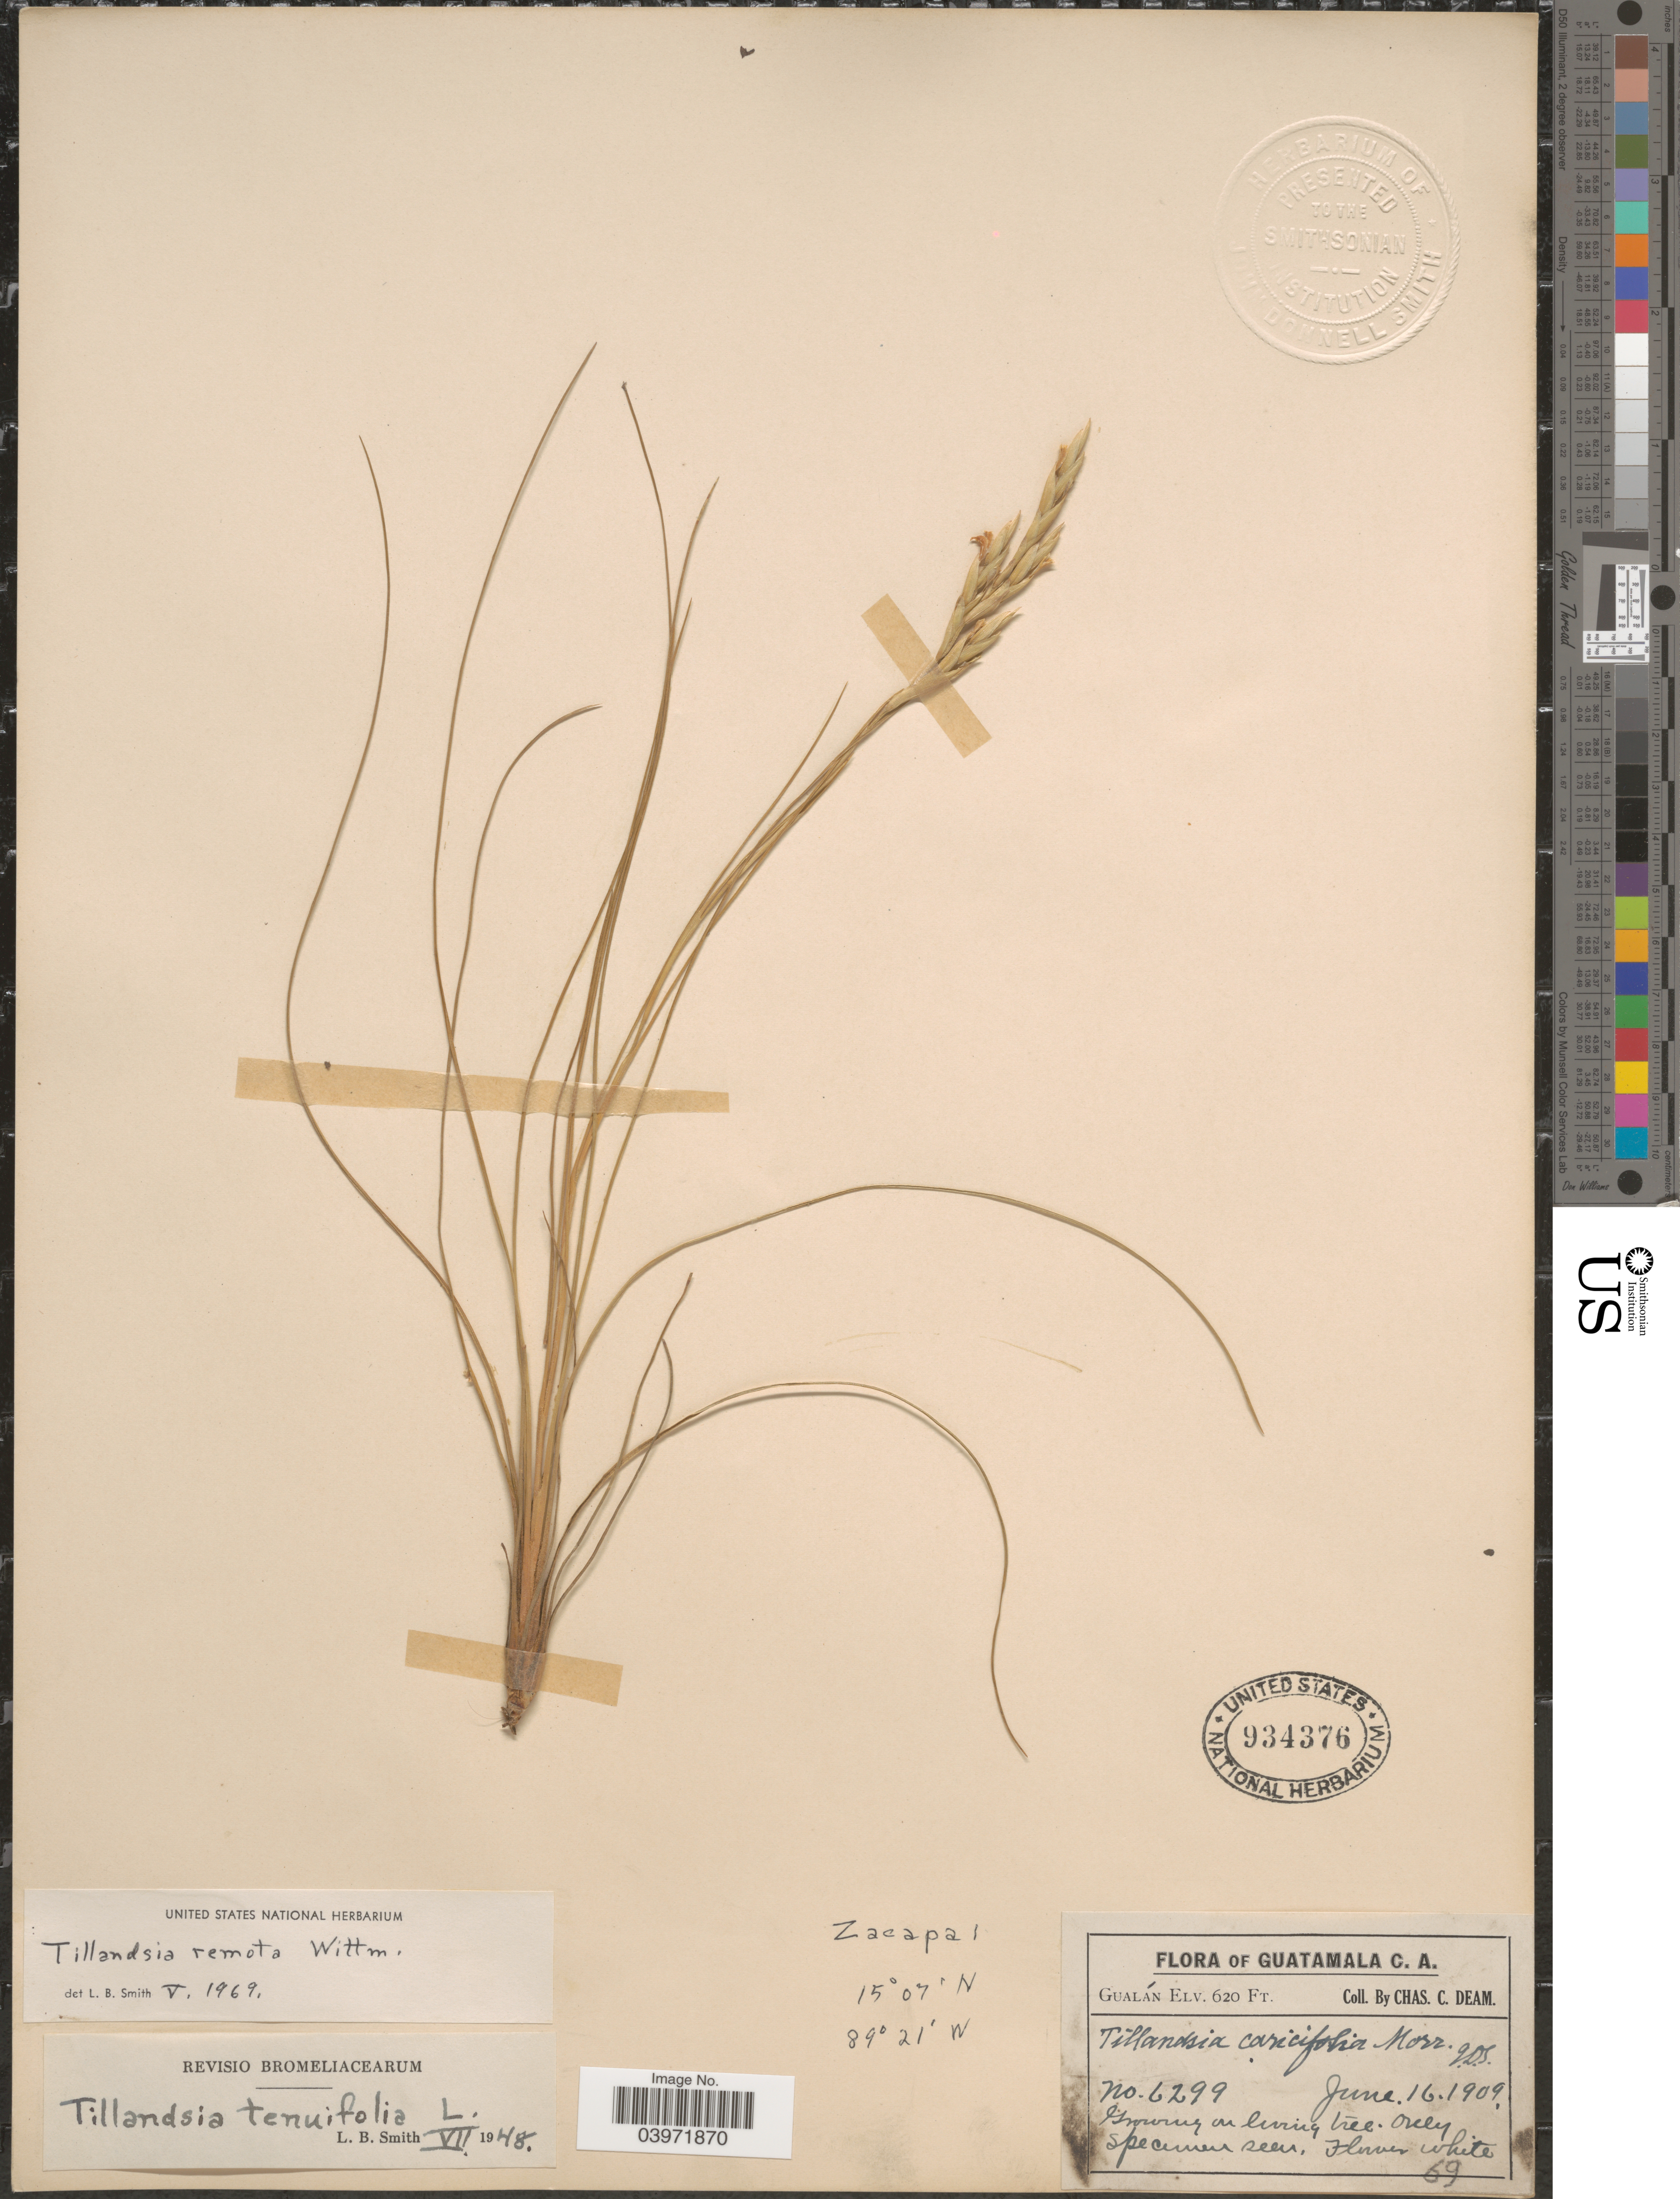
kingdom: Plantae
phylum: Tracheophyta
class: Liliopsida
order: Poales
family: Bromeliaceae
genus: Tillandsia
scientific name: Tillandsia remota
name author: Wittm.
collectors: C. C. Deam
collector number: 6299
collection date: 1909-06-16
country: Guatemala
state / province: Zacapa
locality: Gualán.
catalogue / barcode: US 934376